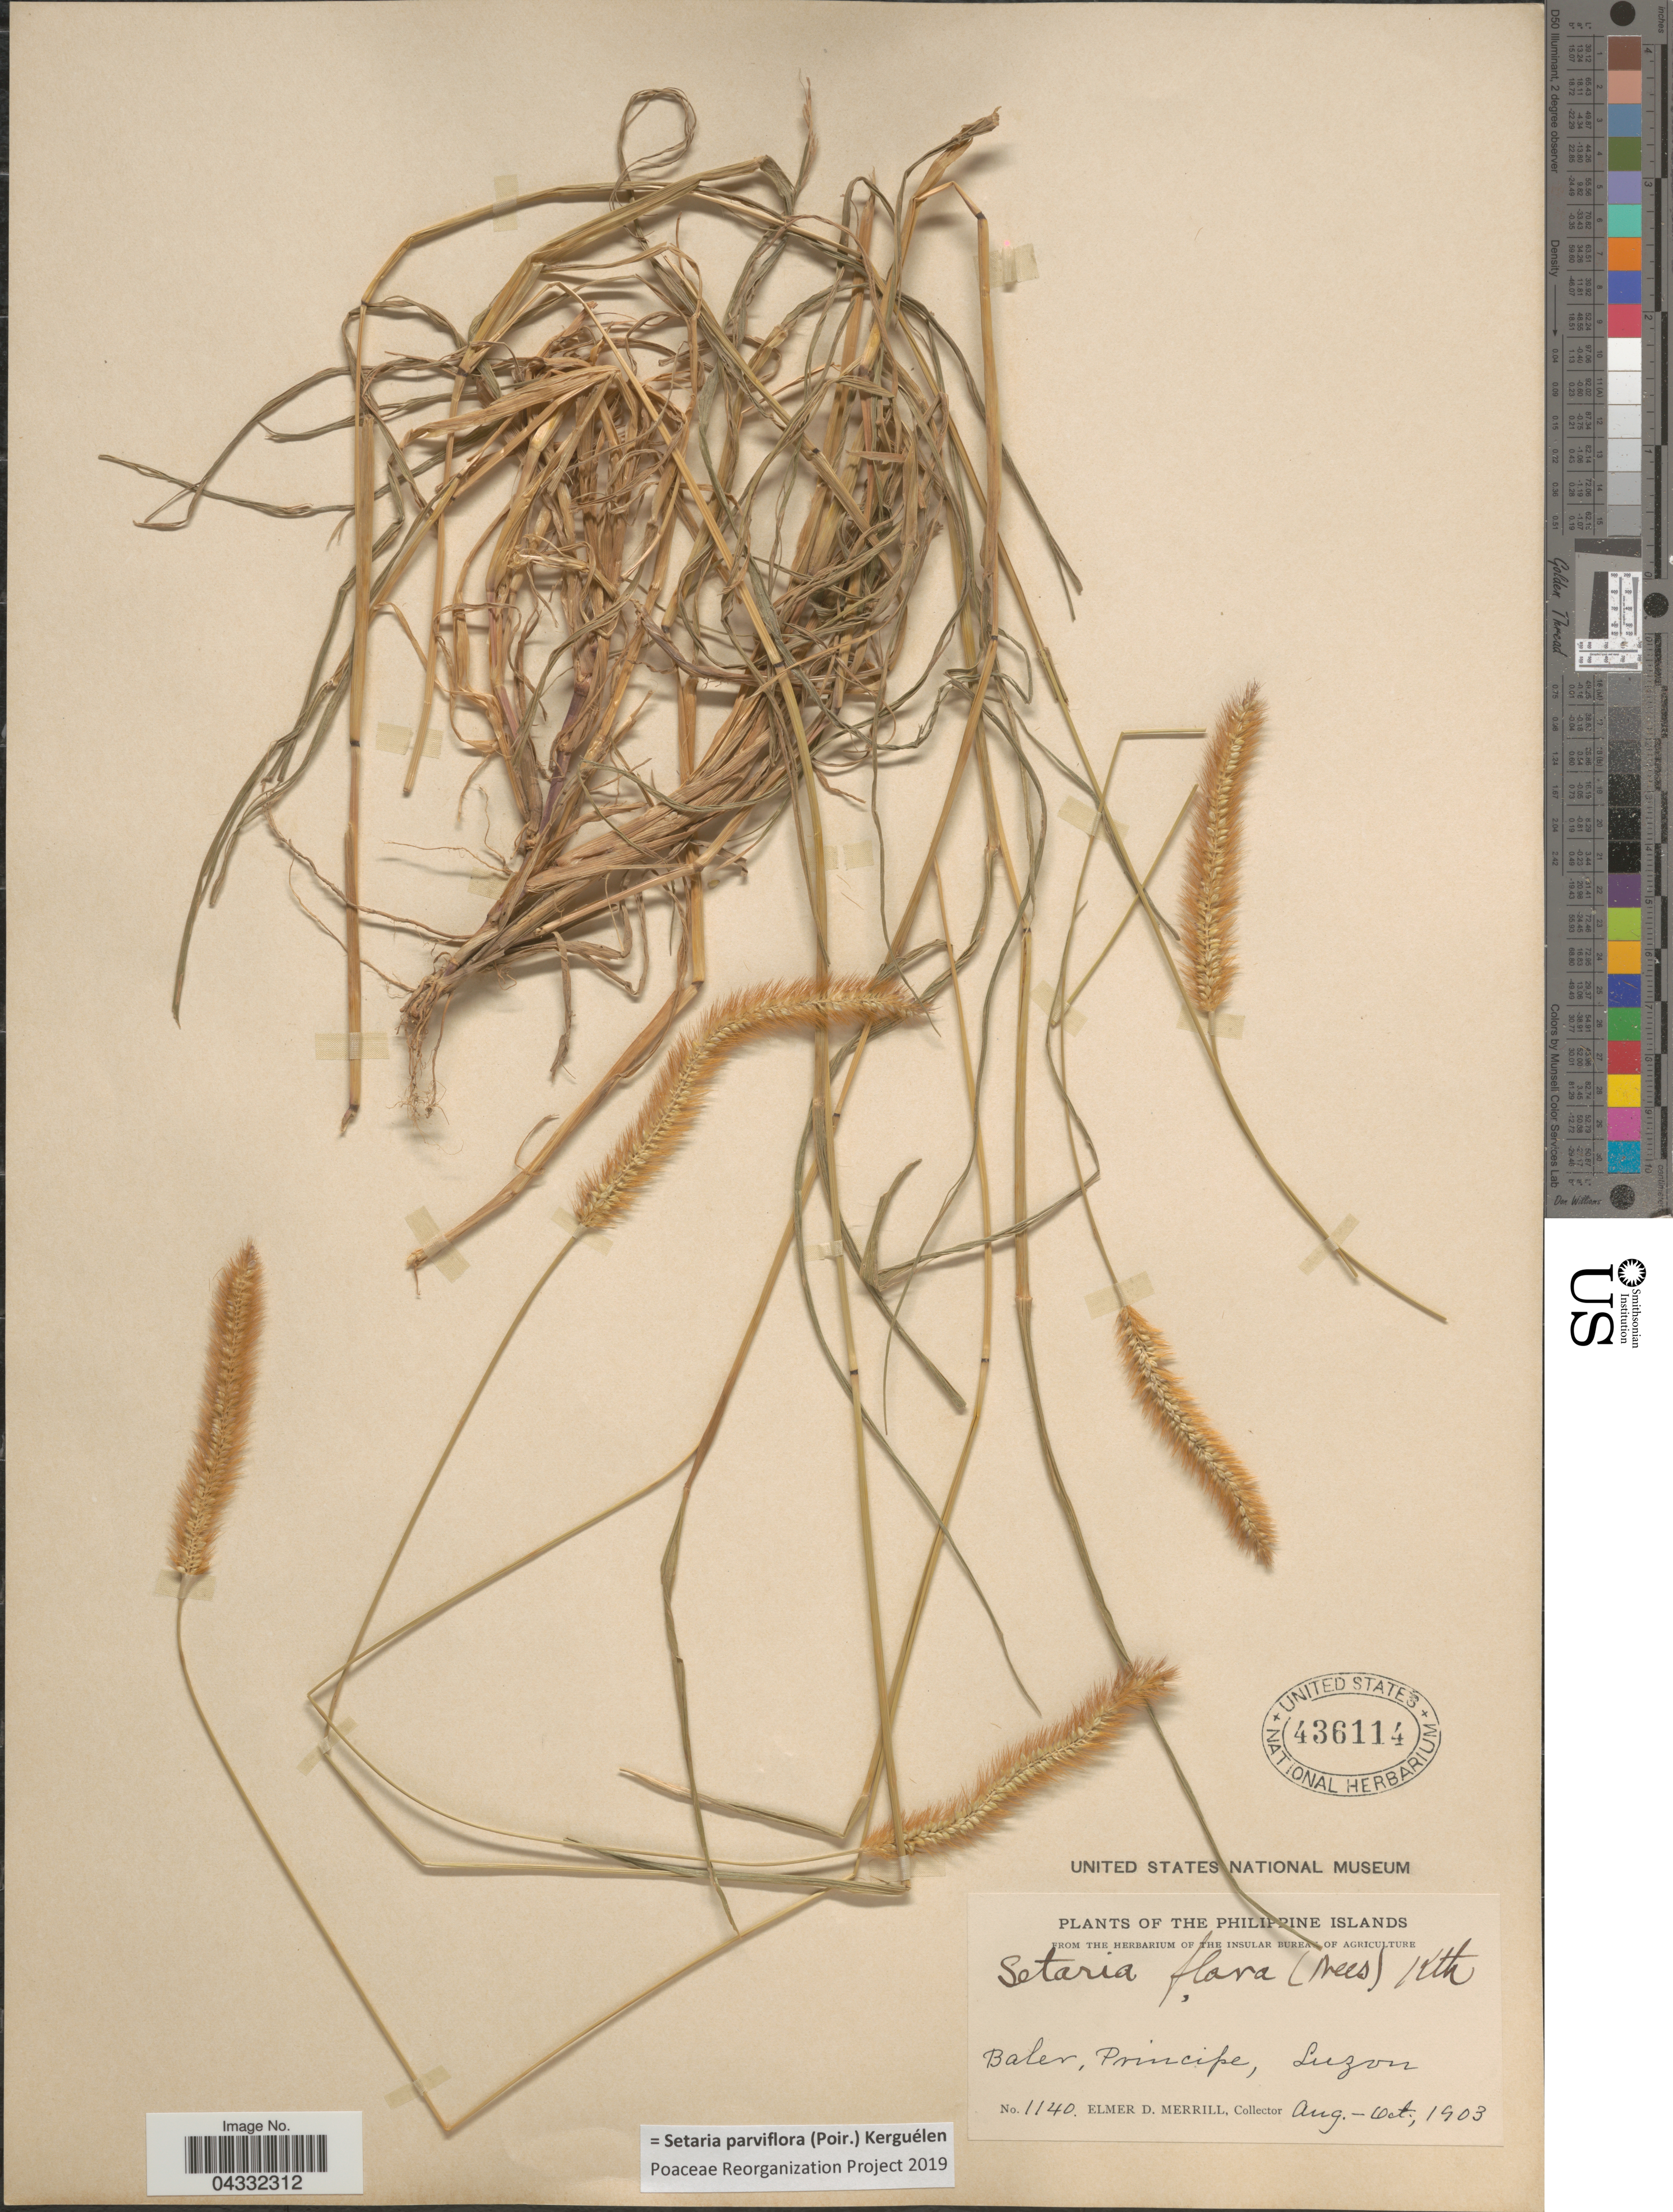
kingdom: Plantae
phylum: Tracheophyta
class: Liliopsida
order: Poales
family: Poaceae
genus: Setaria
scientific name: Setaria parviflora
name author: (Poir.) Kerguélen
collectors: E. D. Merrill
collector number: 1140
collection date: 1903-08/1903-10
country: Philippines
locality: The Philippine Islands. Baler, Principe, Luzon.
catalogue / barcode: US 436114